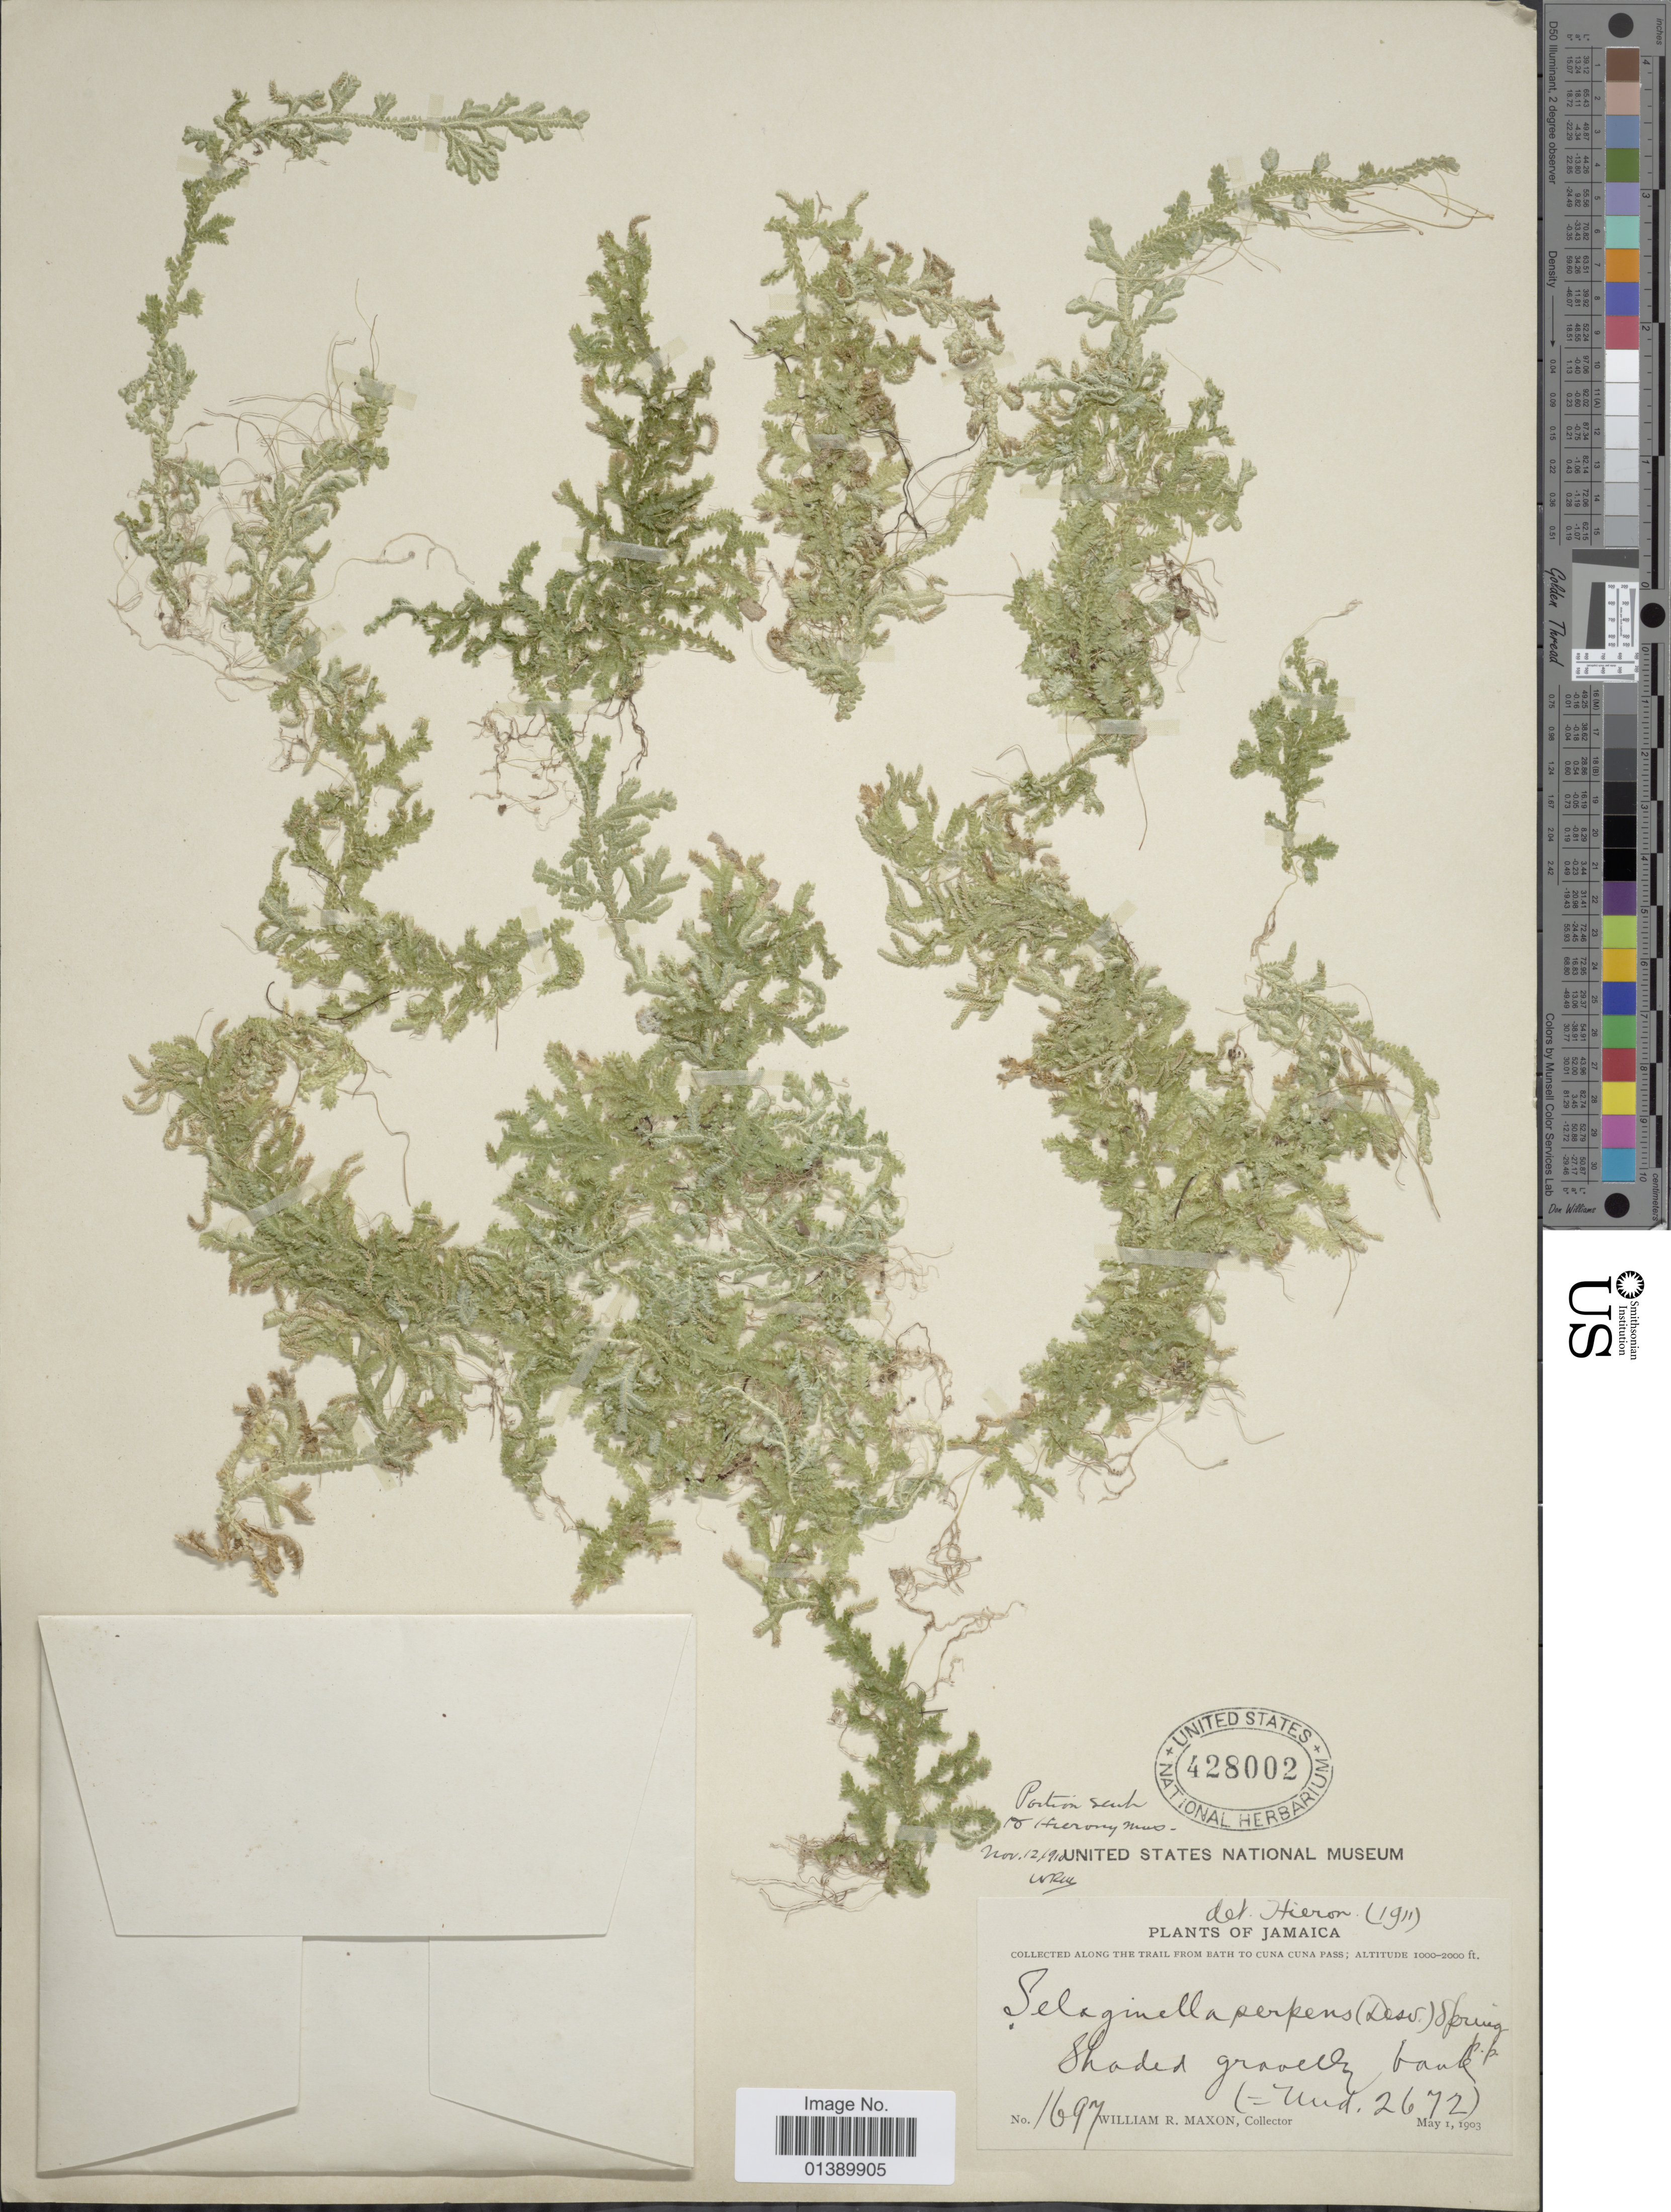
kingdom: Plantae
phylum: Tracheophyta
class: Lycopodiopsida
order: Selaginellales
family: Selaginellaceae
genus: Selaginella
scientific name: Selaginella serpens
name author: (Desv. ex Poir.) Spring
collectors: W. R. Maxon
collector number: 1697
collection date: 1903-05-01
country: Jamaica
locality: Along the trail from Bath to Cuna Cuna Pass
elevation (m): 305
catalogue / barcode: US 428002